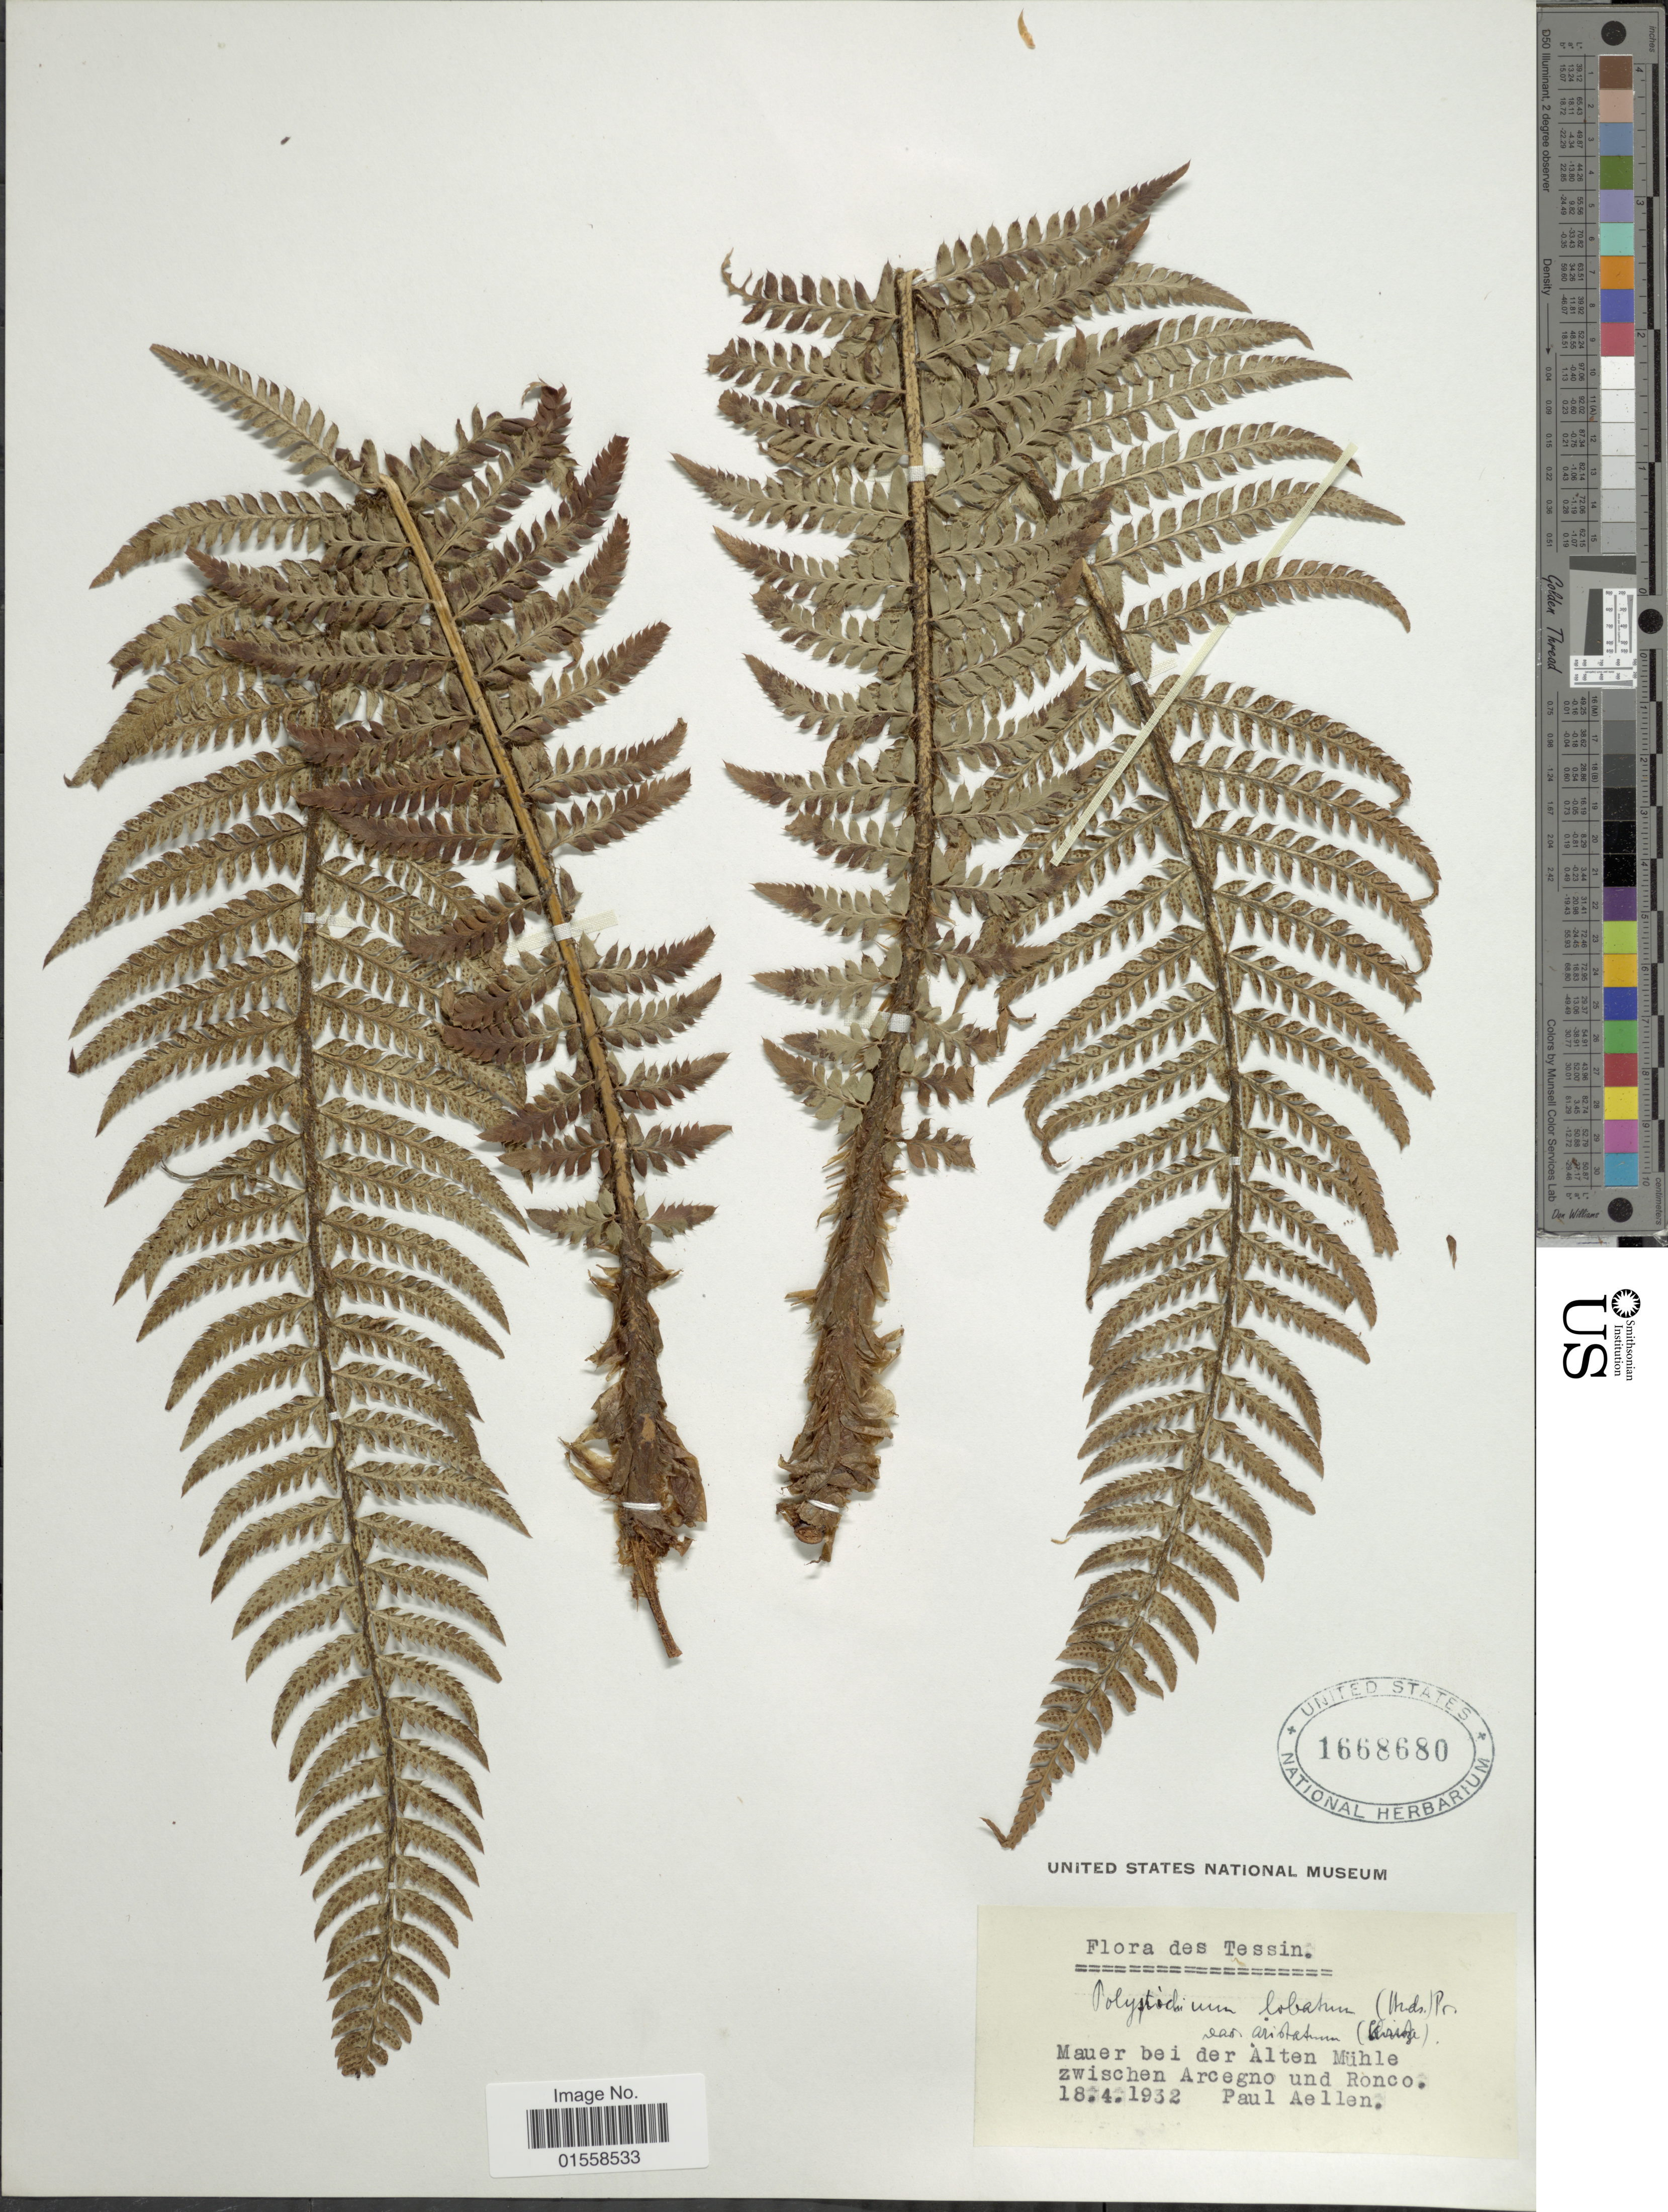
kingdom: Plantae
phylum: Tracheophyta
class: Polypodiopsida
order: Polypodiales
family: Dryopteridaceae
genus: Polystichum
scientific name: Polystichum aculeatum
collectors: P. Aellen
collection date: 1932-04-18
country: Switzerland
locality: Tessin, Mauer bei de Alten Muhle zwischen Arcegno und Ronco,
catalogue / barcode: US 1668680